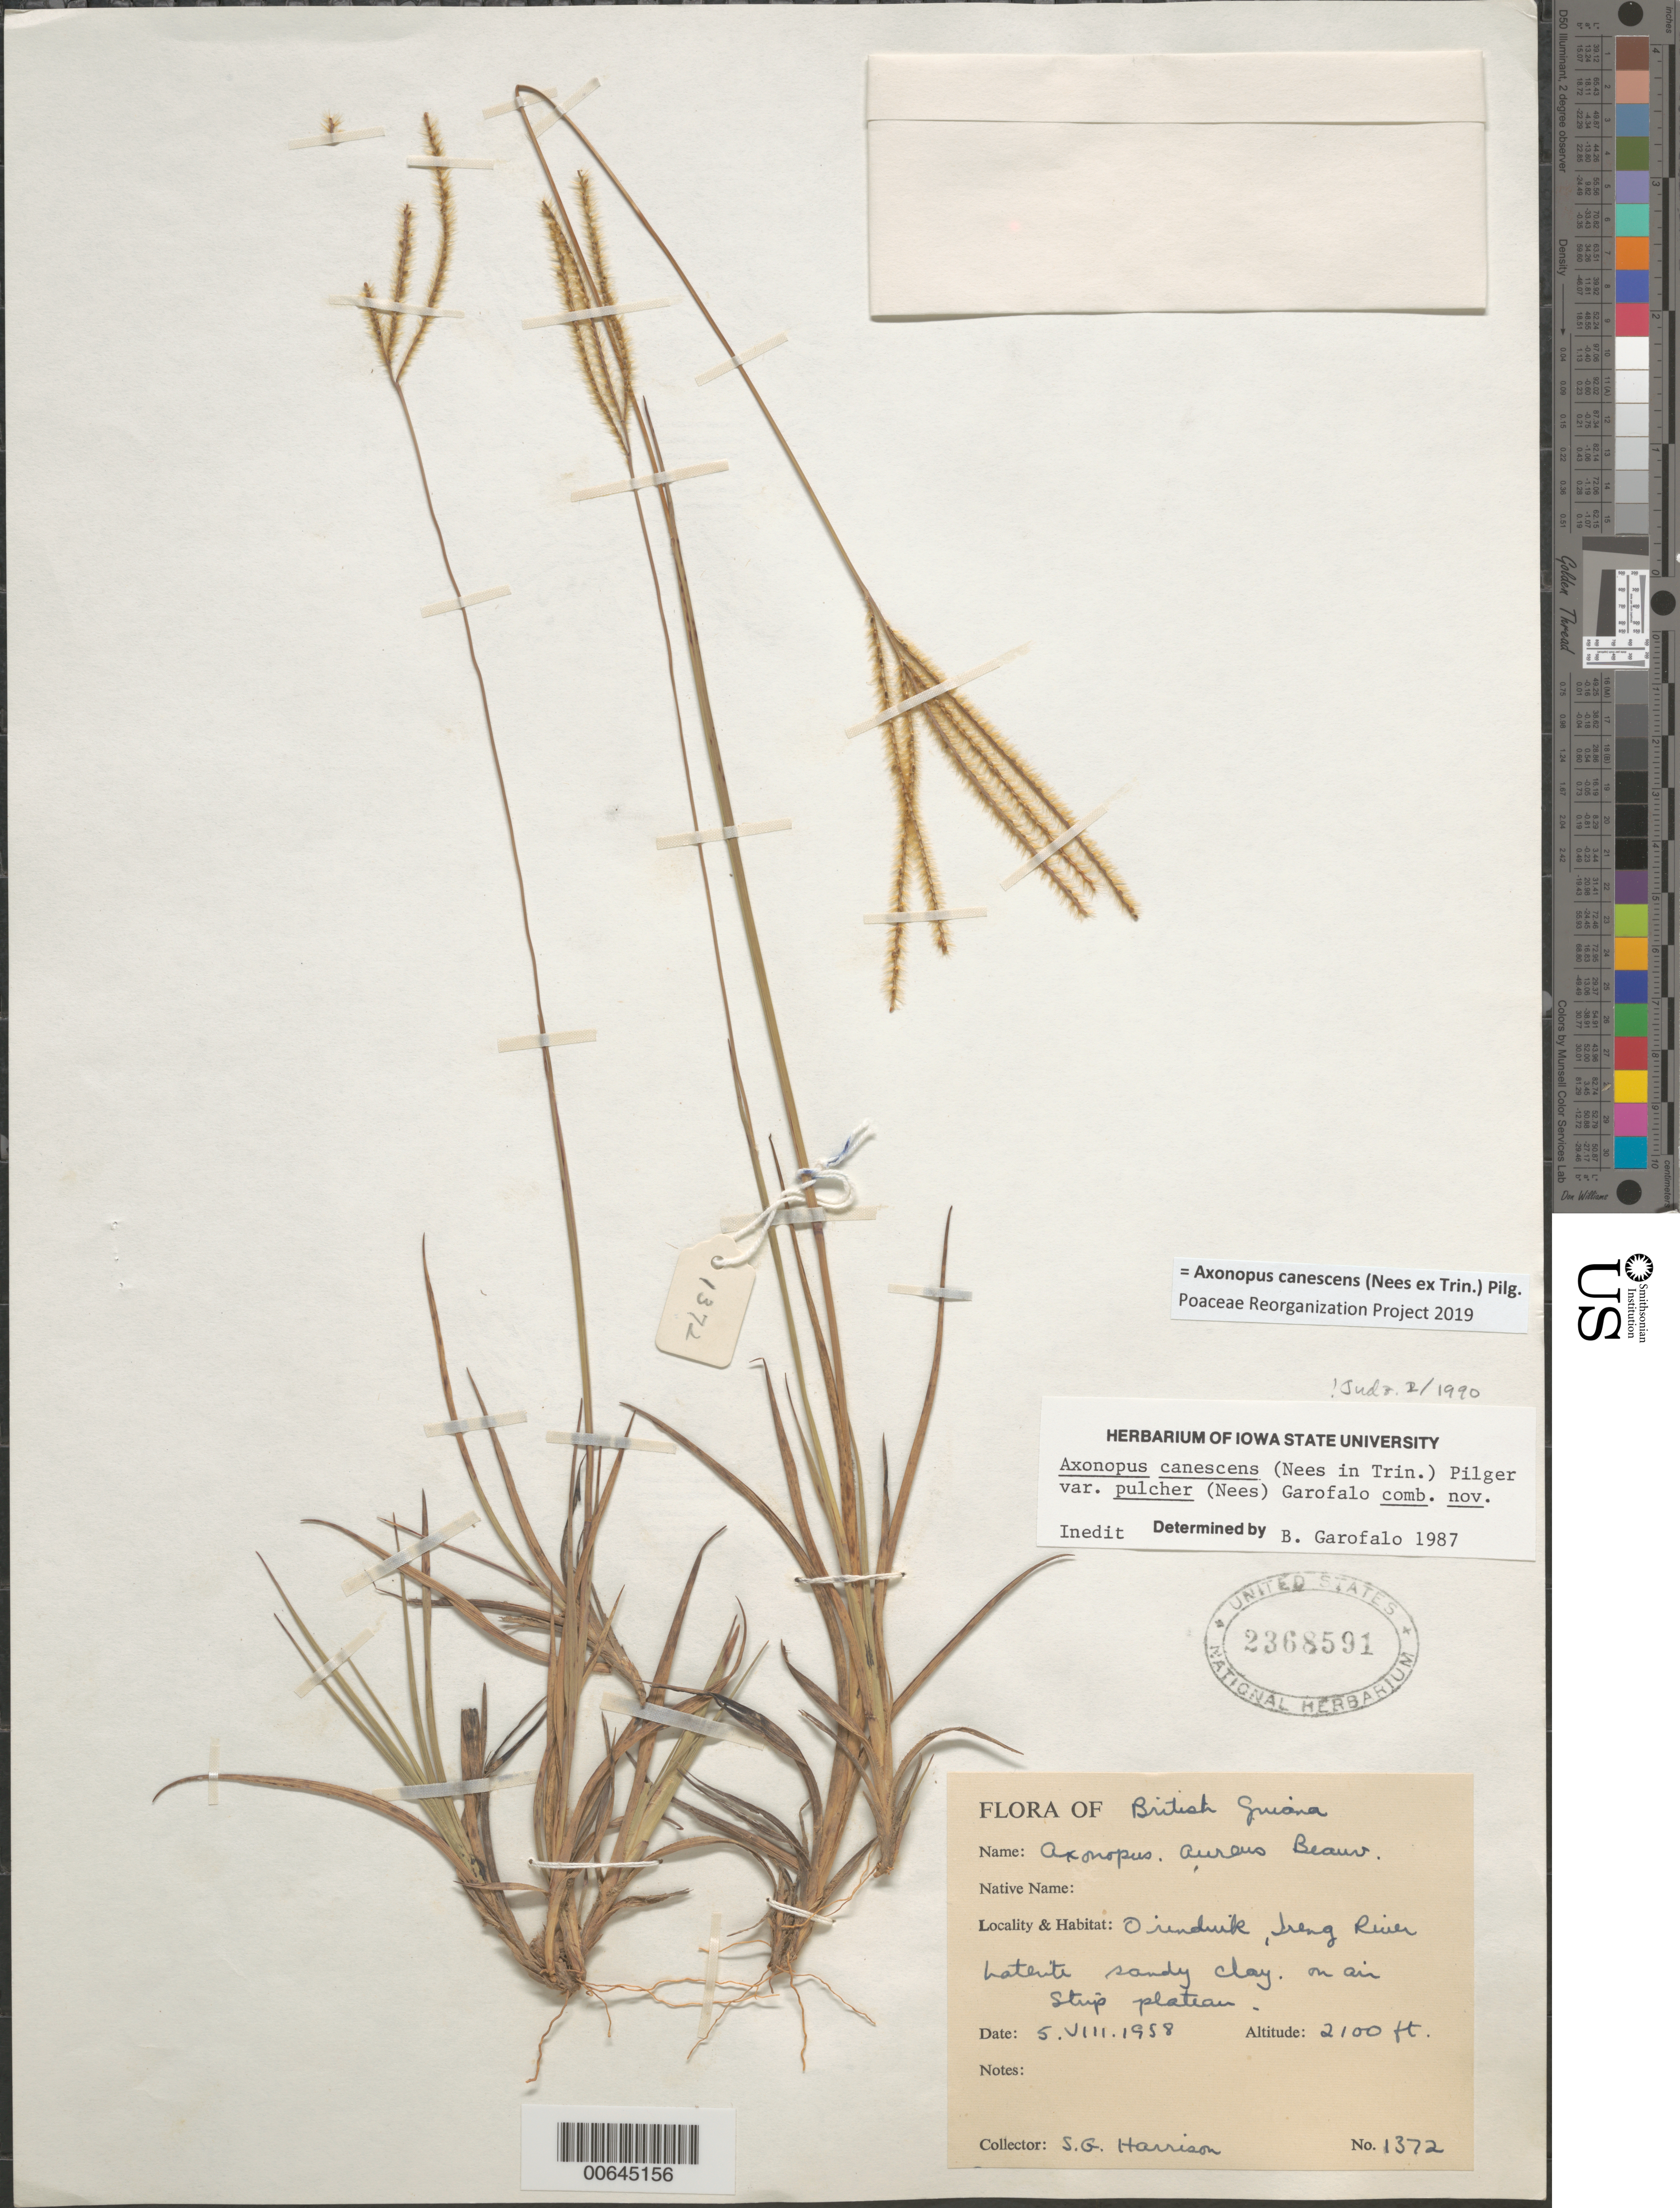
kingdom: Plantae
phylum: Tracheophyta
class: Liliopsida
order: Poales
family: Poaceae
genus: Axonopus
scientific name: Axonopus canescens var. pulcher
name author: (Nees in Trin.) Pilg.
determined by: Garafolo, B.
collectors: S. G. Harrison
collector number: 1372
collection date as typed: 5-Aug-58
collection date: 1958-08-05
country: Guyana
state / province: Potaro-Siparuni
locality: Orinduik Falls, Ireng River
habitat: Laterite sandy clay on air strip plateau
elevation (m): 610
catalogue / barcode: US 2368591